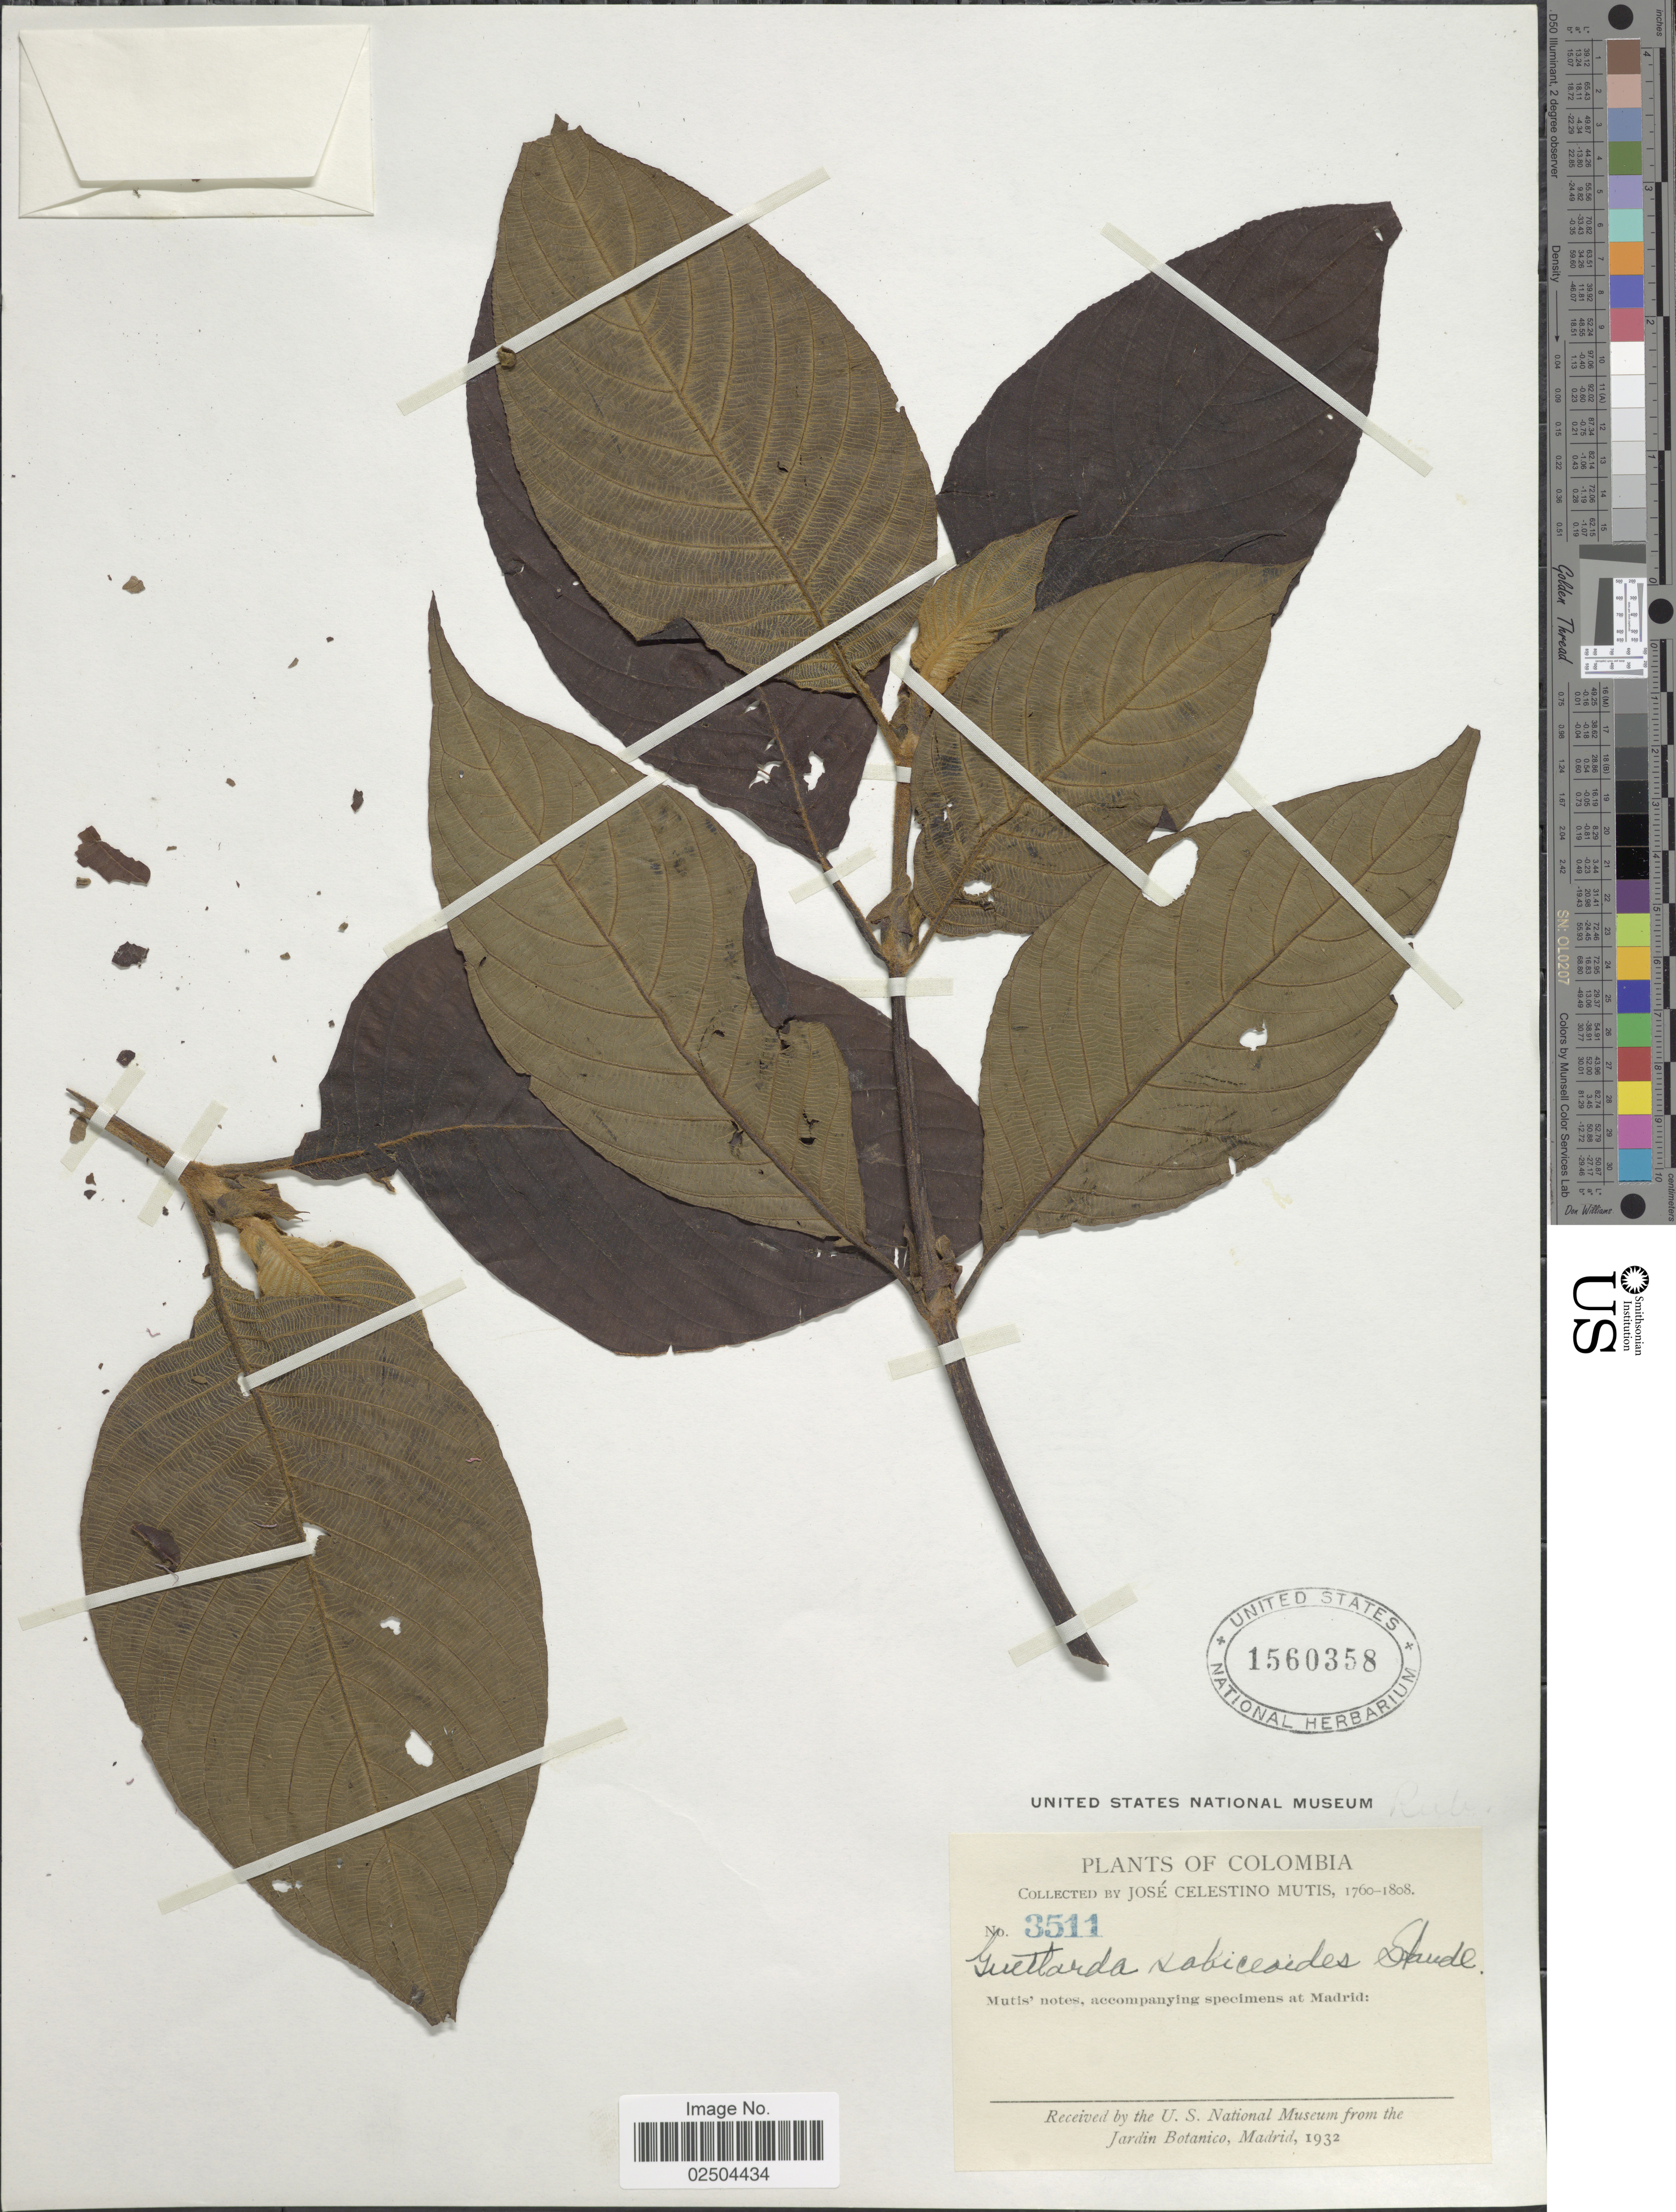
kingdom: Plantae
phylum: Tracheophyta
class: Magnoliopsida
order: Gentianales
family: Rubiaceae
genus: Guettarda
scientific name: Guettarda crispiflora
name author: Vahl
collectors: J. C. B. Mutis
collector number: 3511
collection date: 1760/1808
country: Colombia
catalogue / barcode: US 1560358